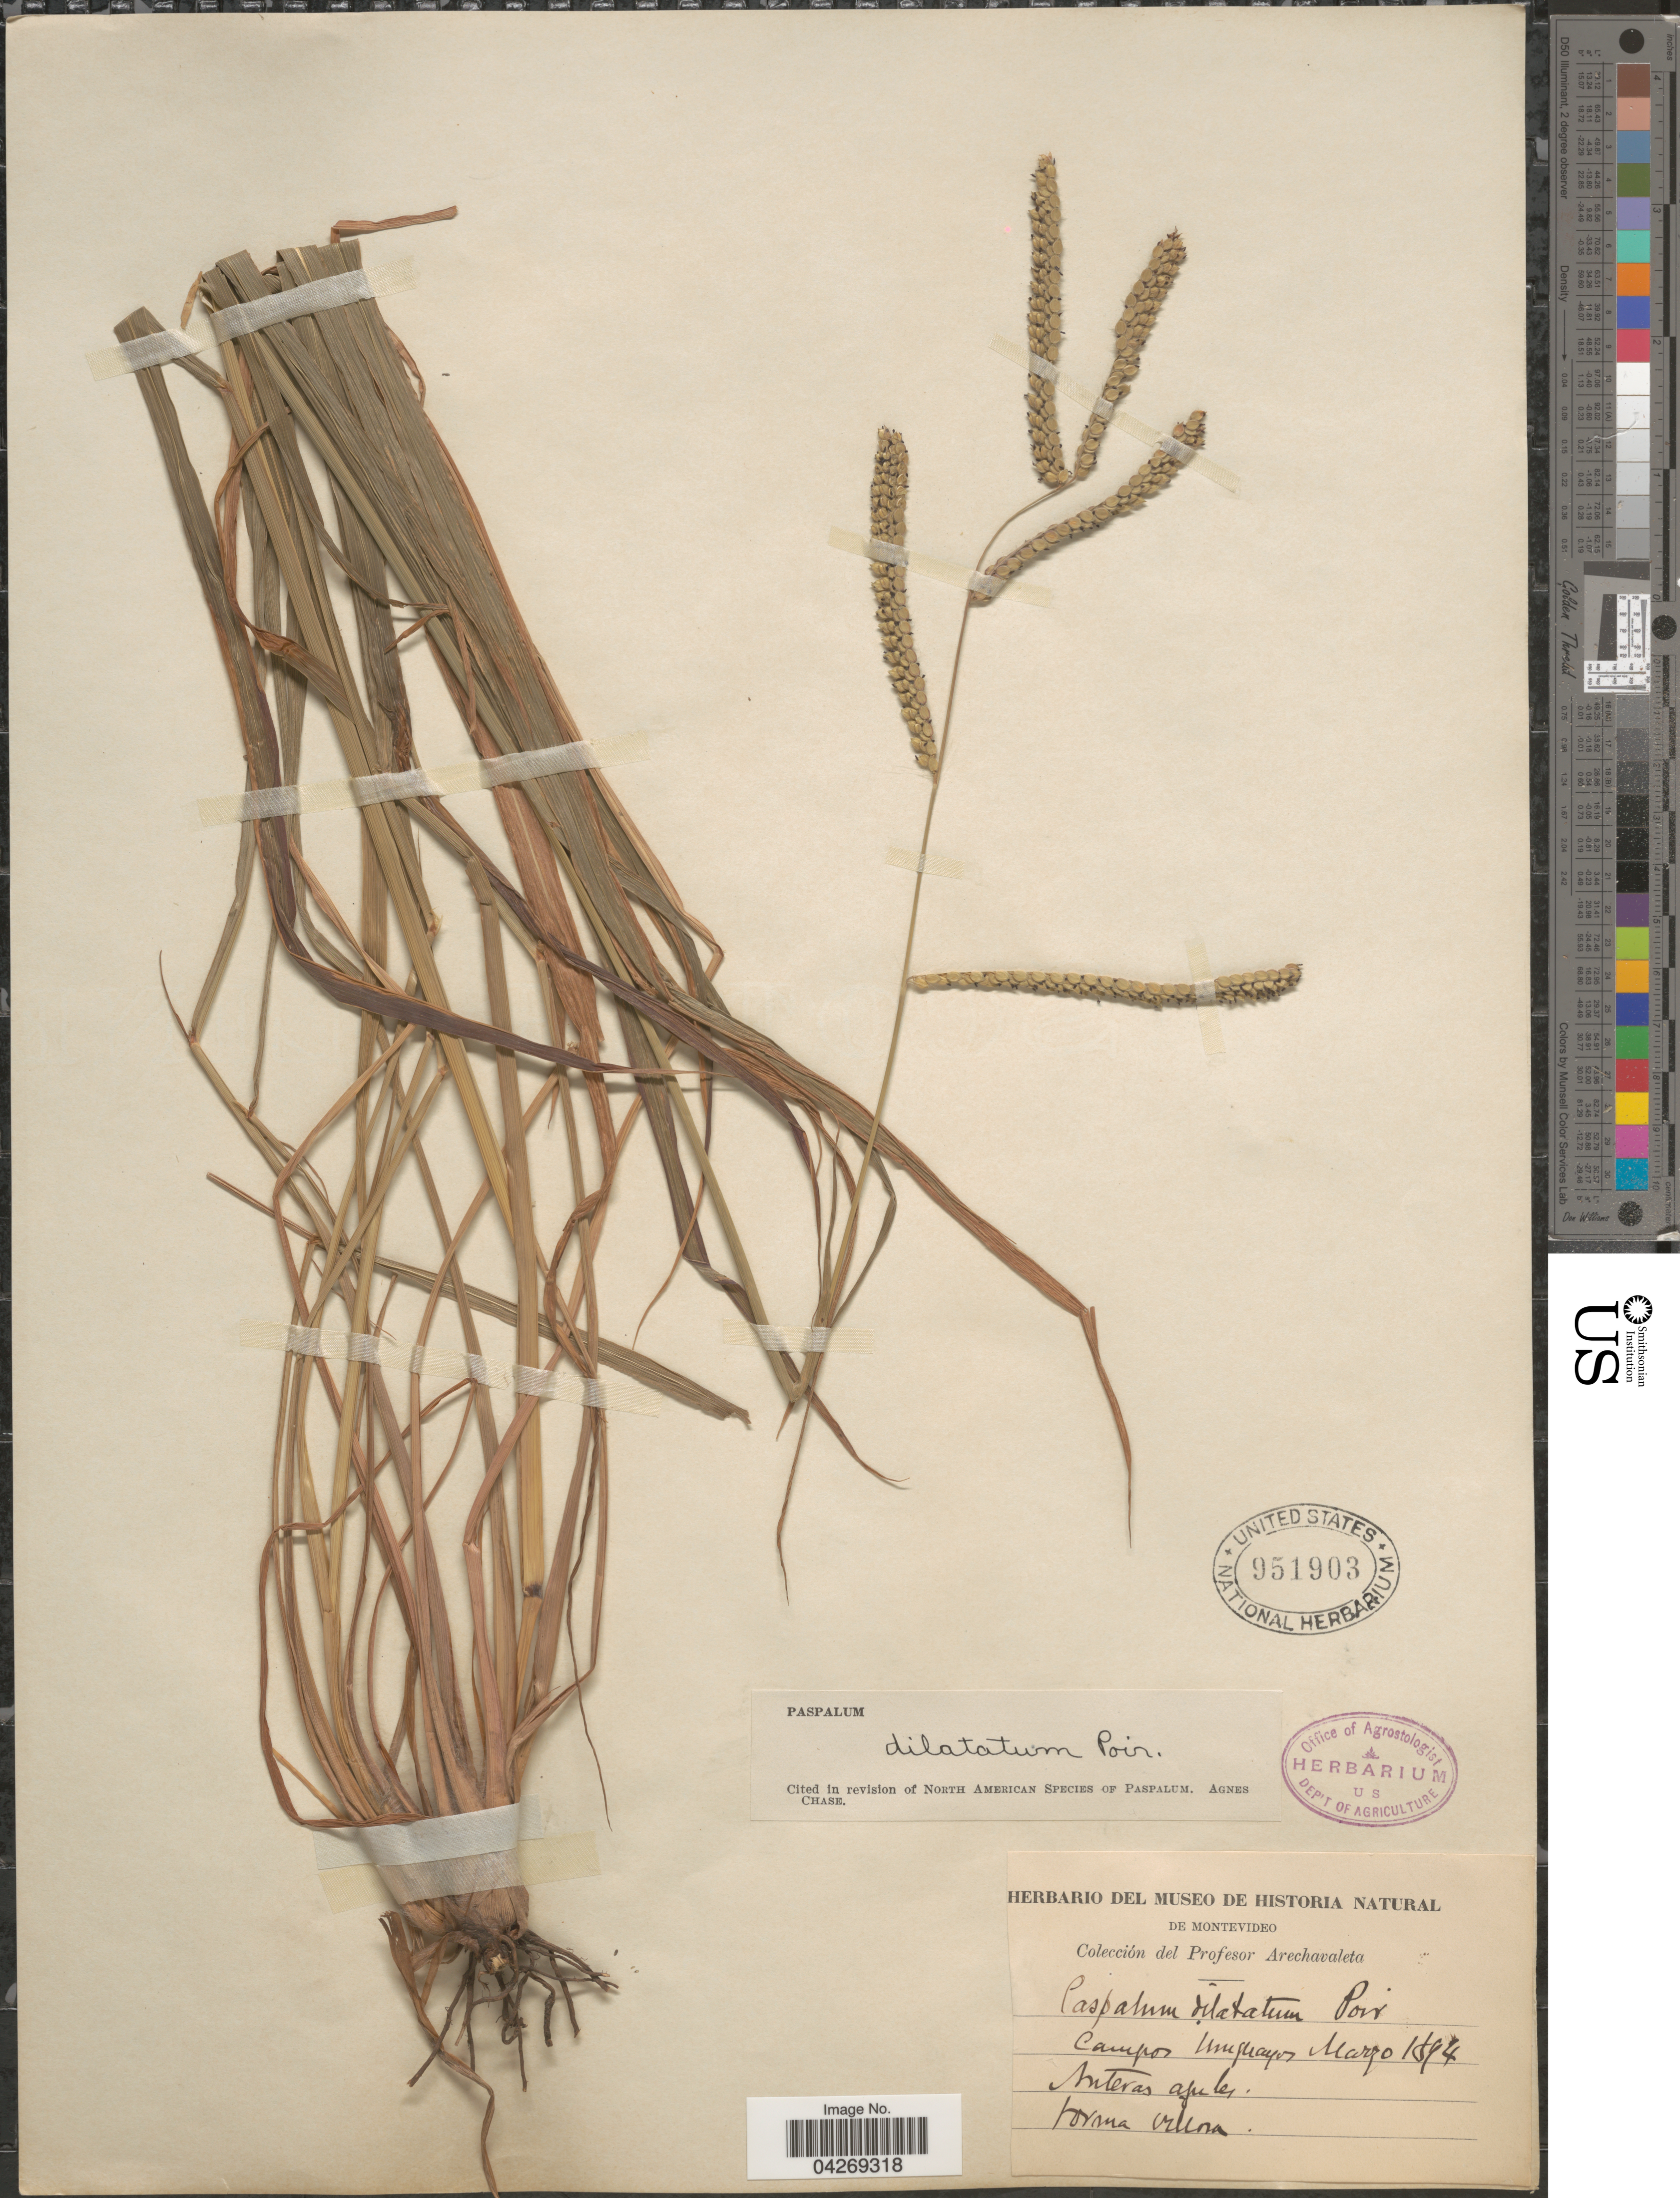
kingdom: Plantae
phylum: Tracheophyta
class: Liliopsida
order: Poales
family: Poaceae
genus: Paspalum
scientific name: Paspalum dilatatum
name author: Poir.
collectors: Arechavaleta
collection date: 1894-03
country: Uruguay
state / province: Montevideo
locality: Campos Uruguayos.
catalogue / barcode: US 951903